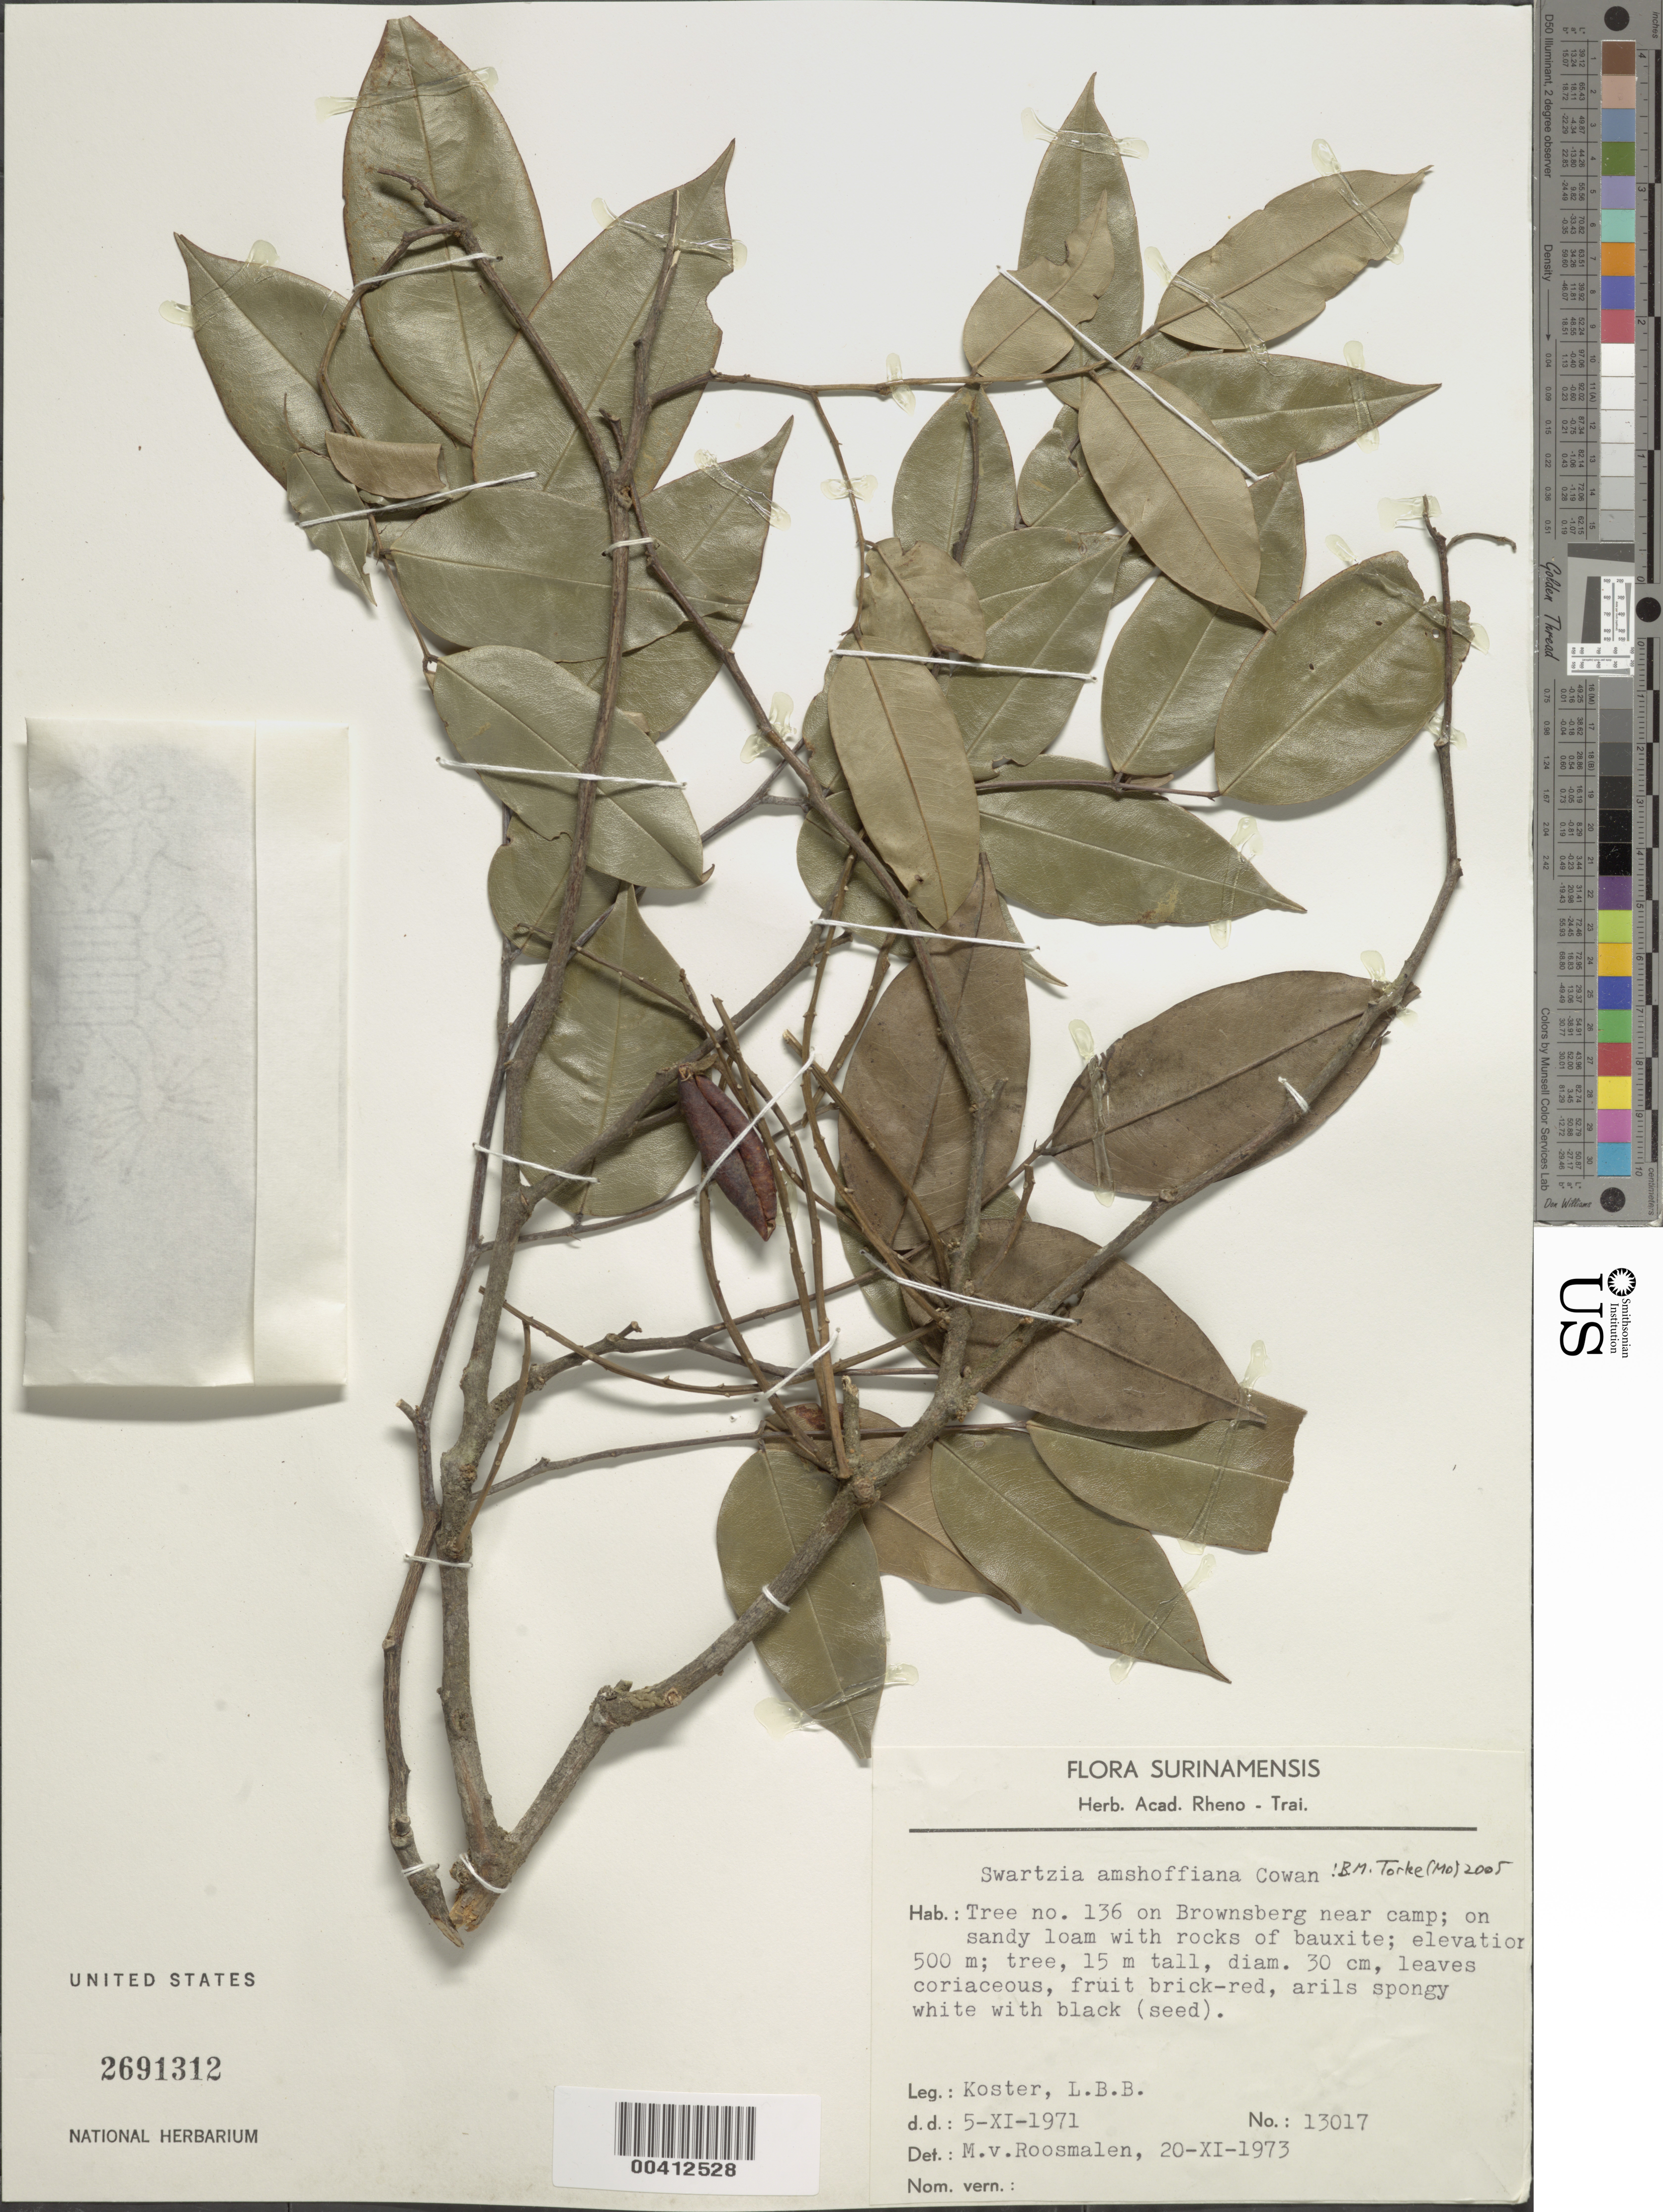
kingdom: Plantae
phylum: Tracheophyta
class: Magnoliopsida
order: Fabales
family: Fabaceae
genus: Swartzia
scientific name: Swartzia amshoffiana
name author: R.S. Cowan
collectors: L. Koster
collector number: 13017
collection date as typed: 05 Nov 1971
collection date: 1971-11-05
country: Suriname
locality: Brownsberg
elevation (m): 500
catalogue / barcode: US 2691312